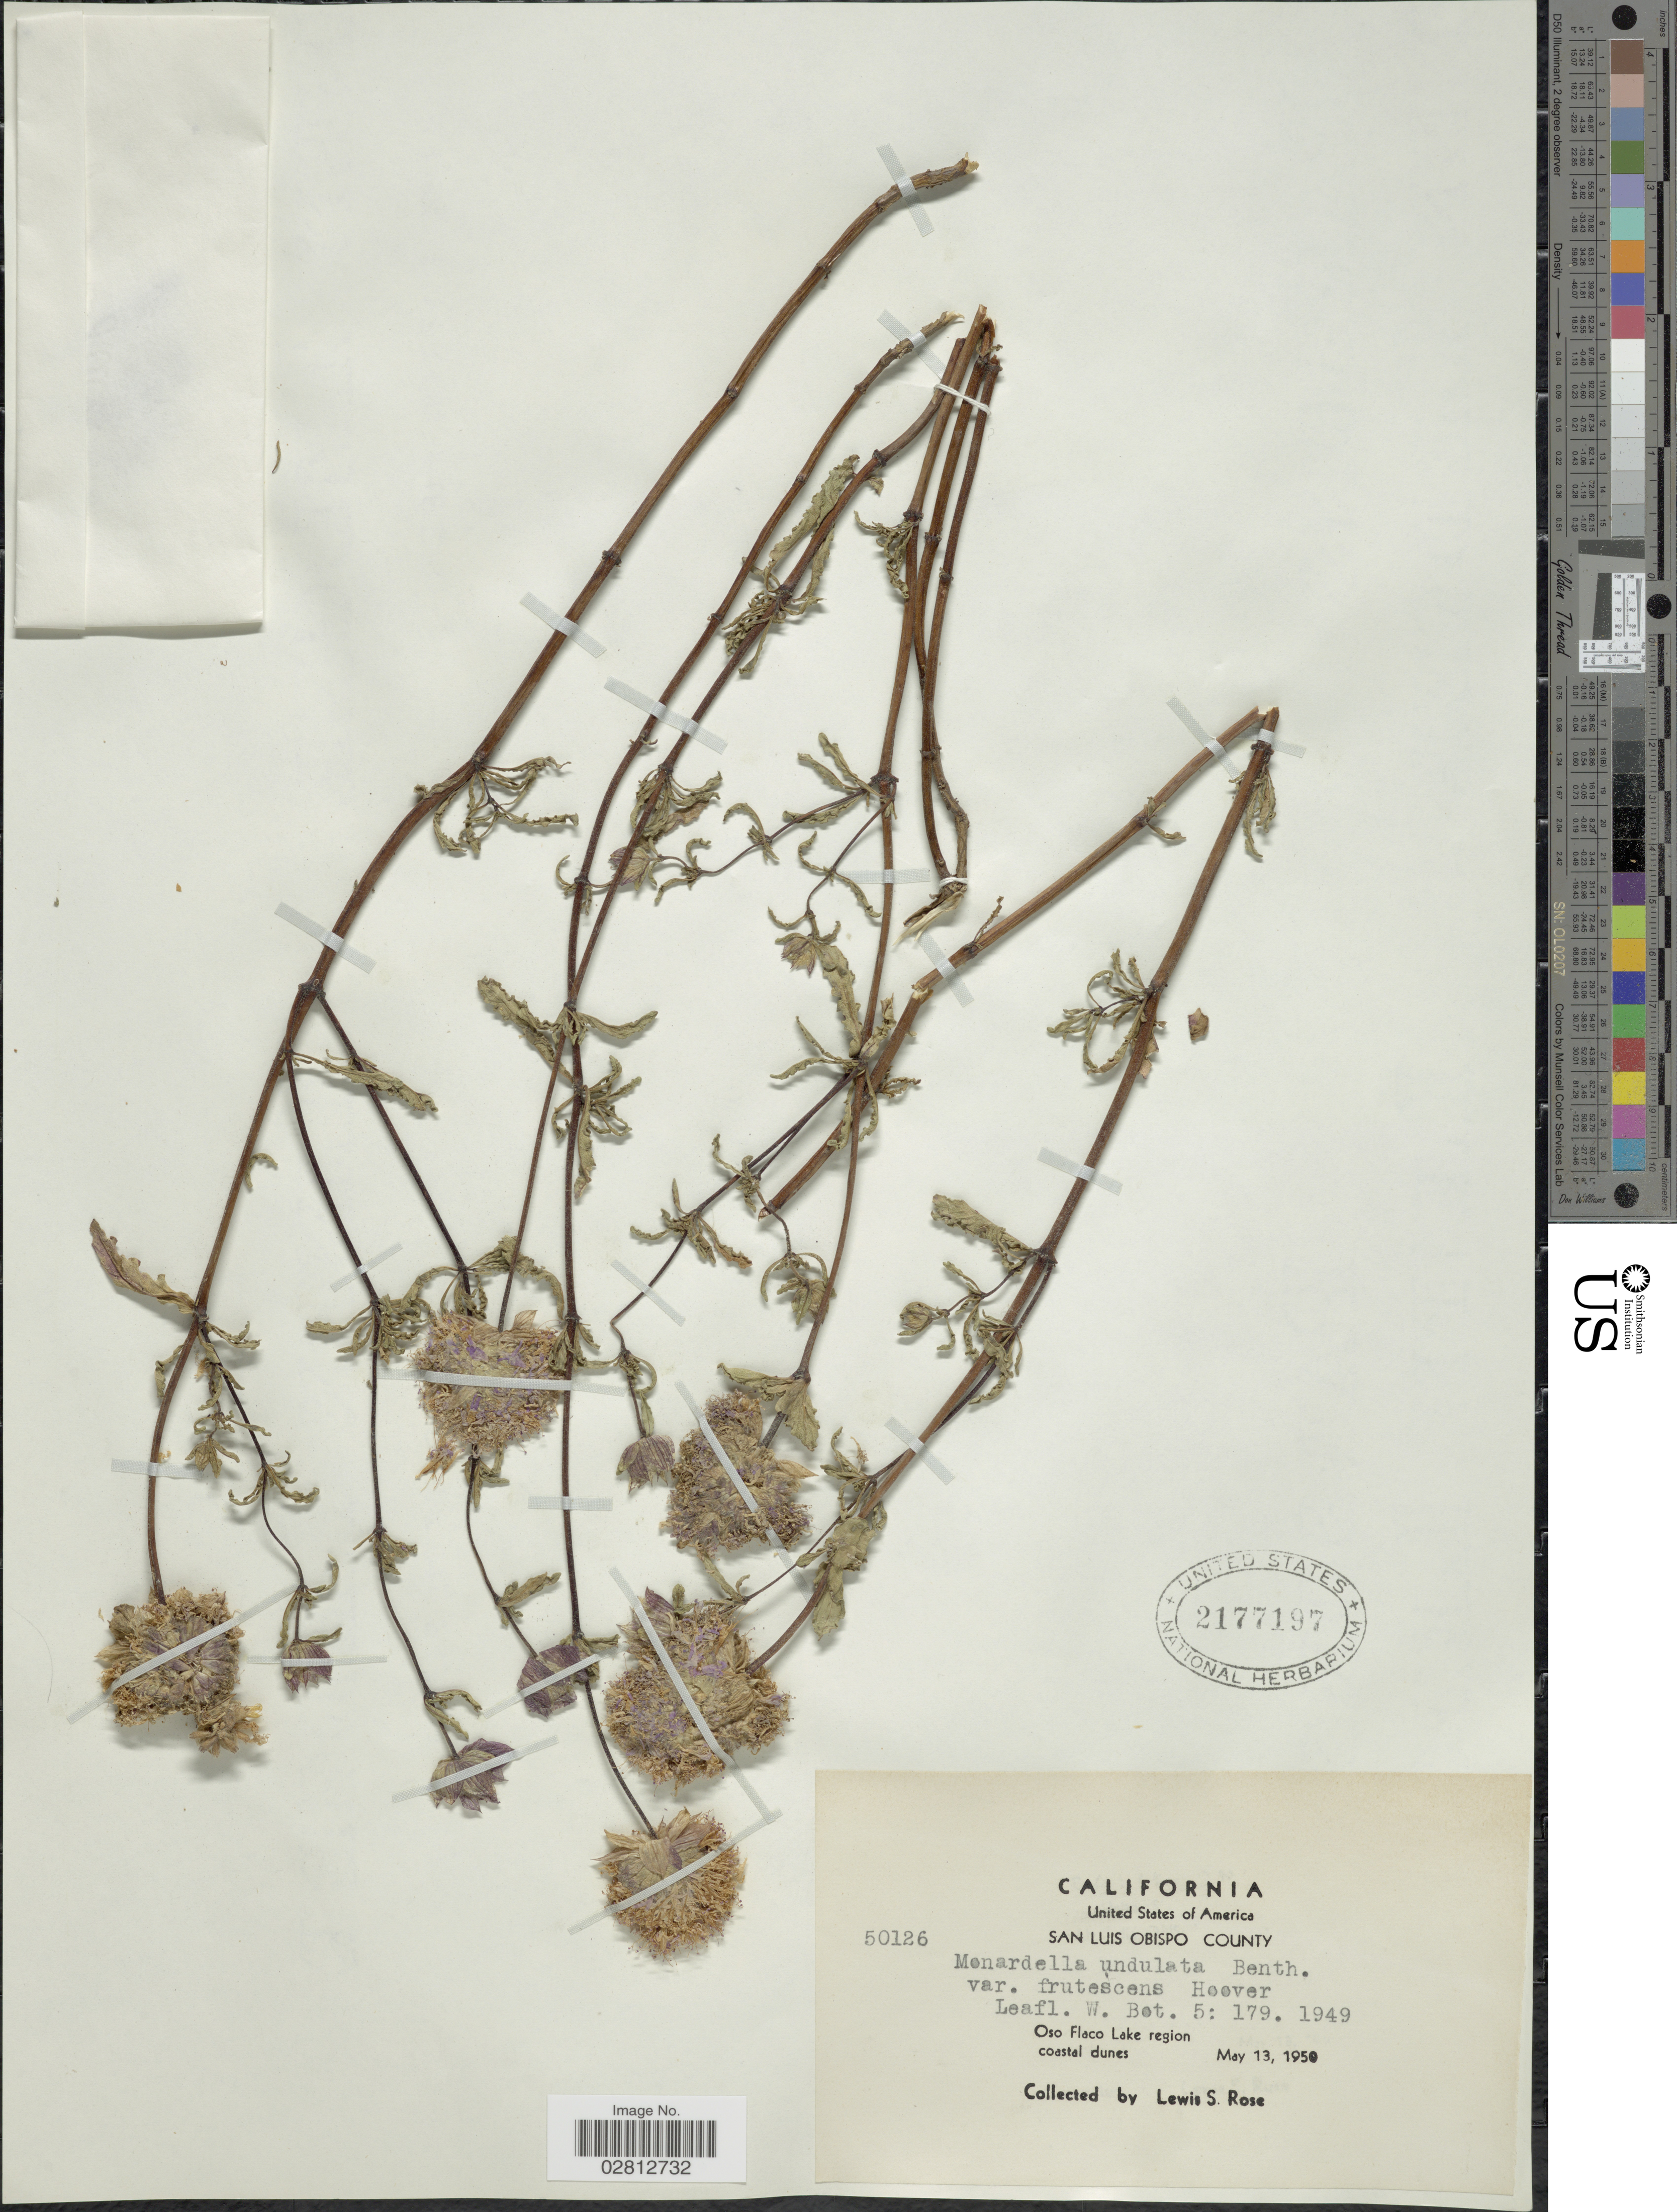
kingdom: Plantae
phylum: Tracheophyta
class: Magnoliopsida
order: Lamiales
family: Lamiaceae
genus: Monardella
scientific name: Monardella undulata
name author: Benth.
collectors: L. S. Rose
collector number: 50126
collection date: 1950-05-13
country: United States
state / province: California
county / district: San Luis Obispo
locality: United States of America, San Luis Obispo County, Oso Flaco Lake region.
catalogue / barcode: US 2177197